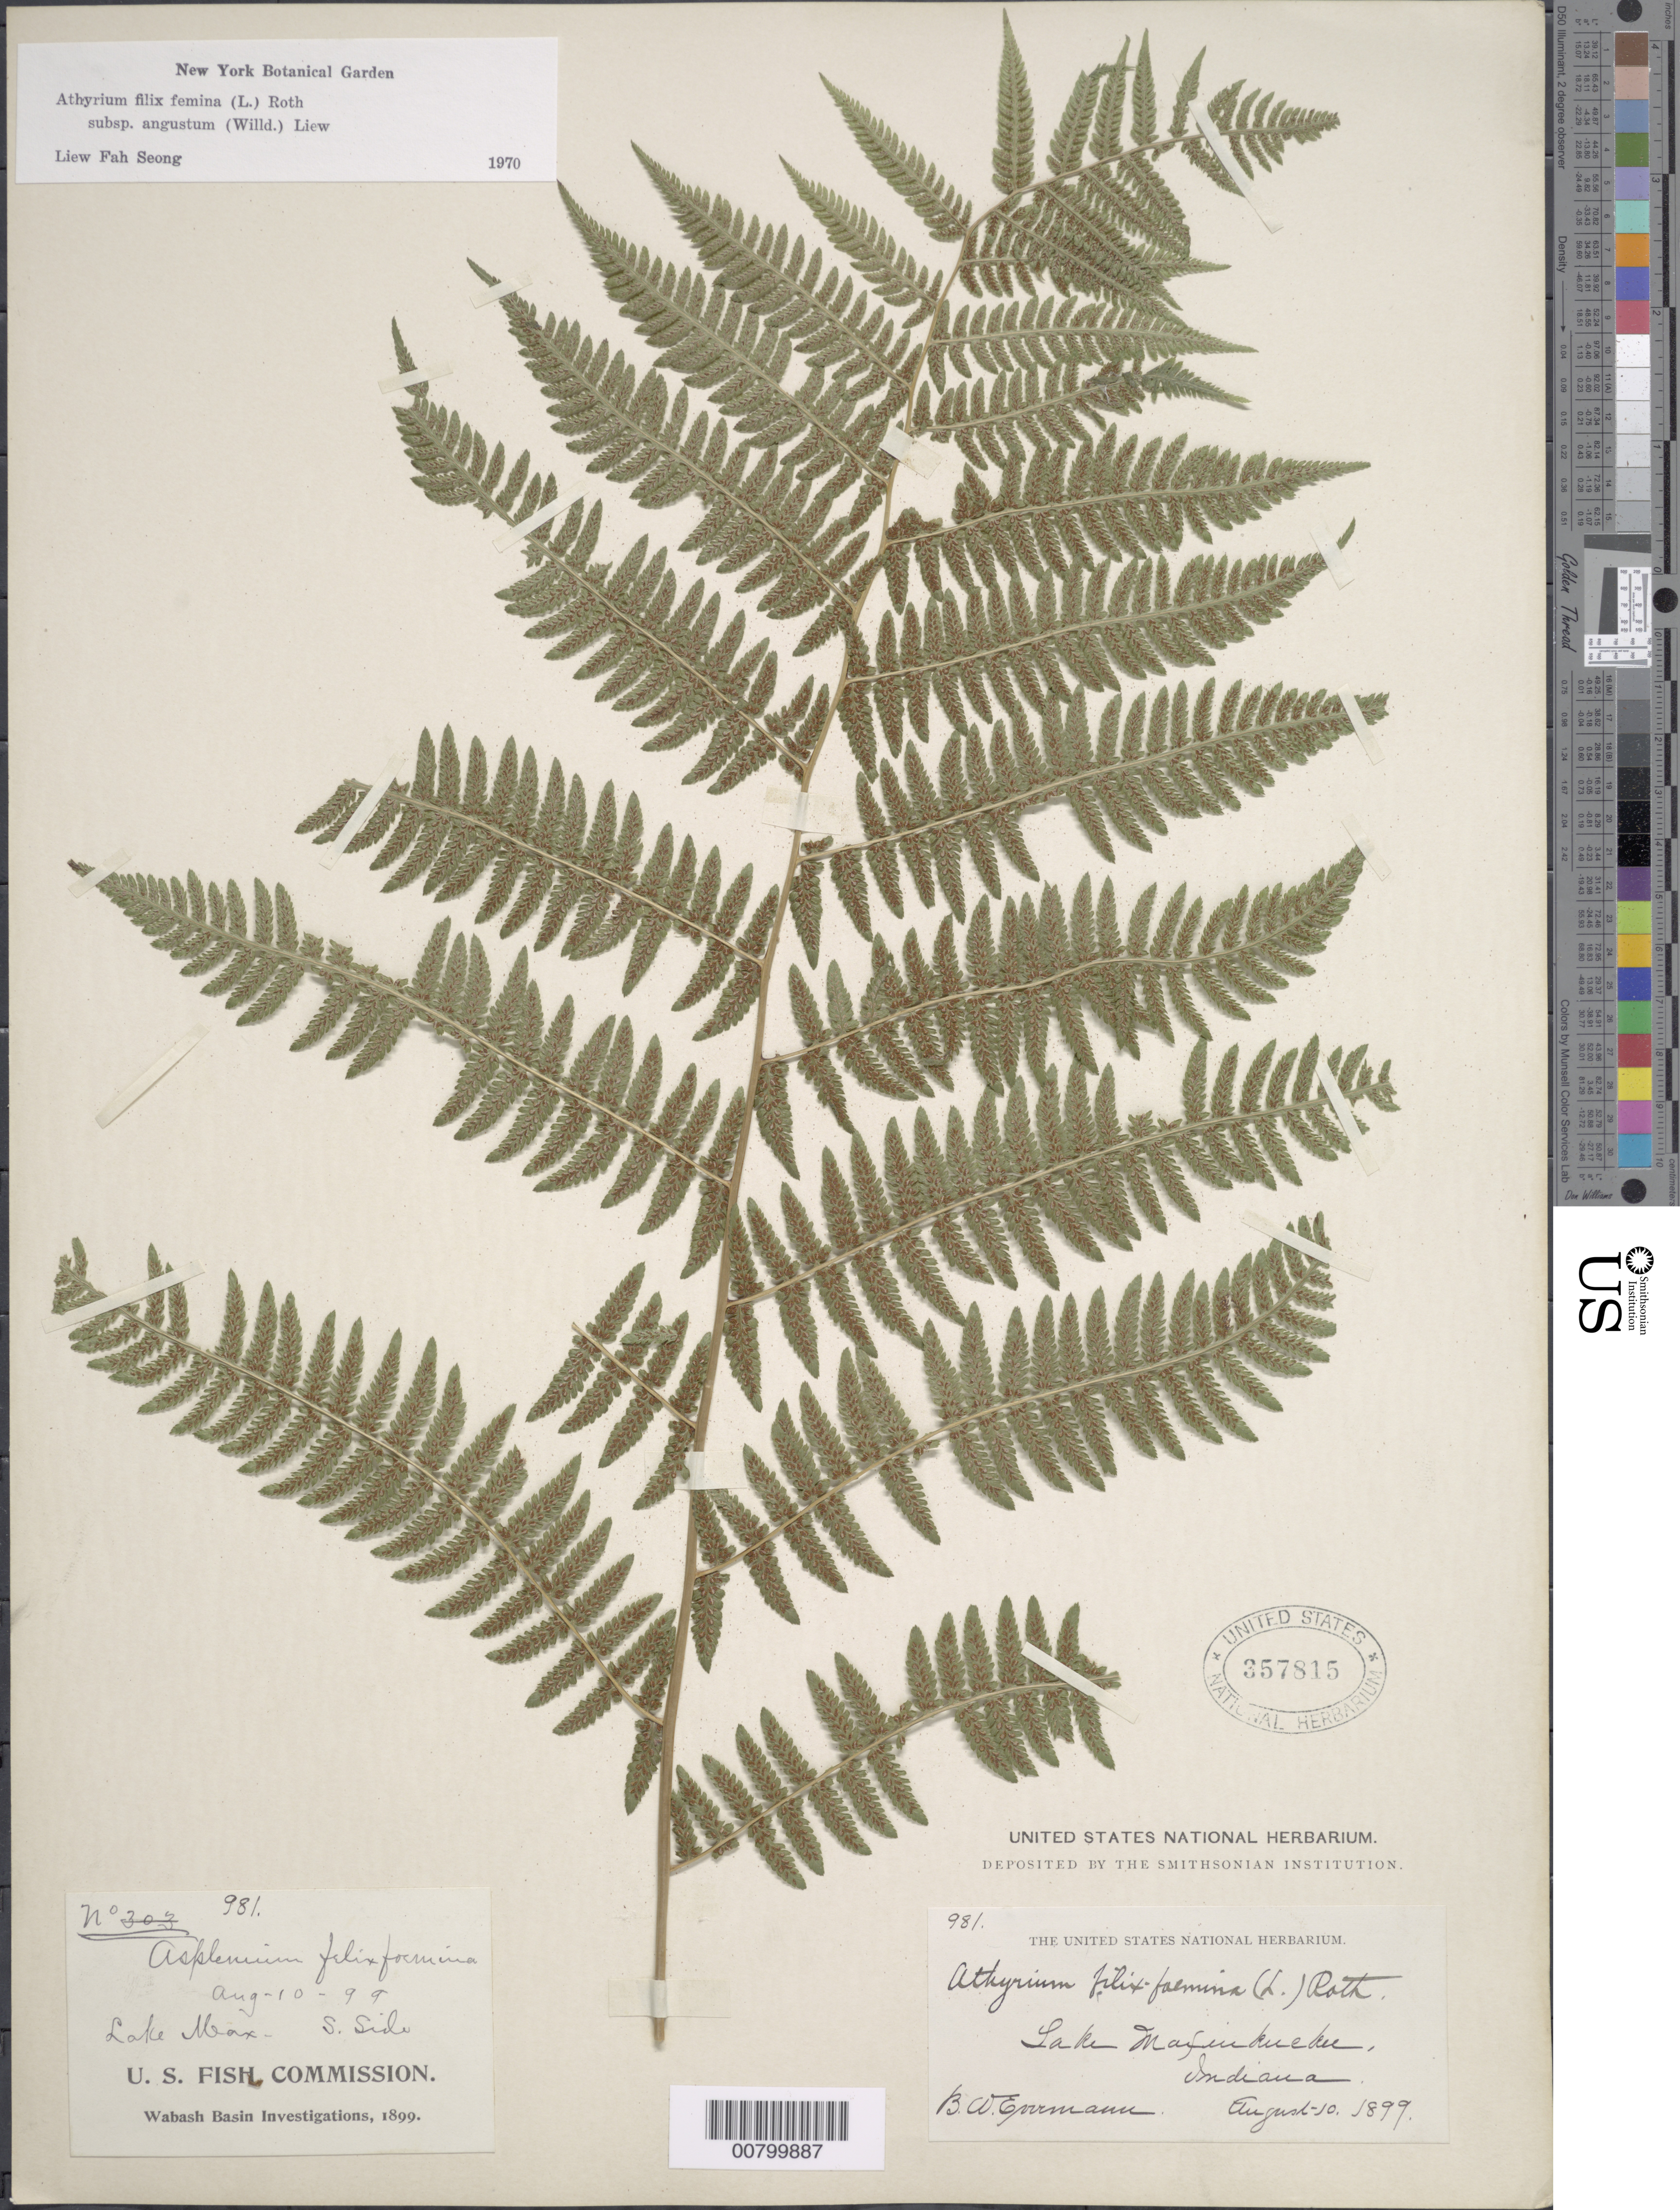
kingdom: Plantae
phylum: Tracheophyta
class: Polypodiopsida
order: Polypodiales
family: Athyriaceae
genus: Athyrium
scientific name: Athyrium filix-femina subsp. angustatum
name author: (Willd.) R.T. Clausen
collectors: B. W. Evermann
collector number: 981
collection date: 1899-08-10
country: United States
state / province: Indiana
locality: Lake Maxinkuckee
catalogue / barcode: US 357815